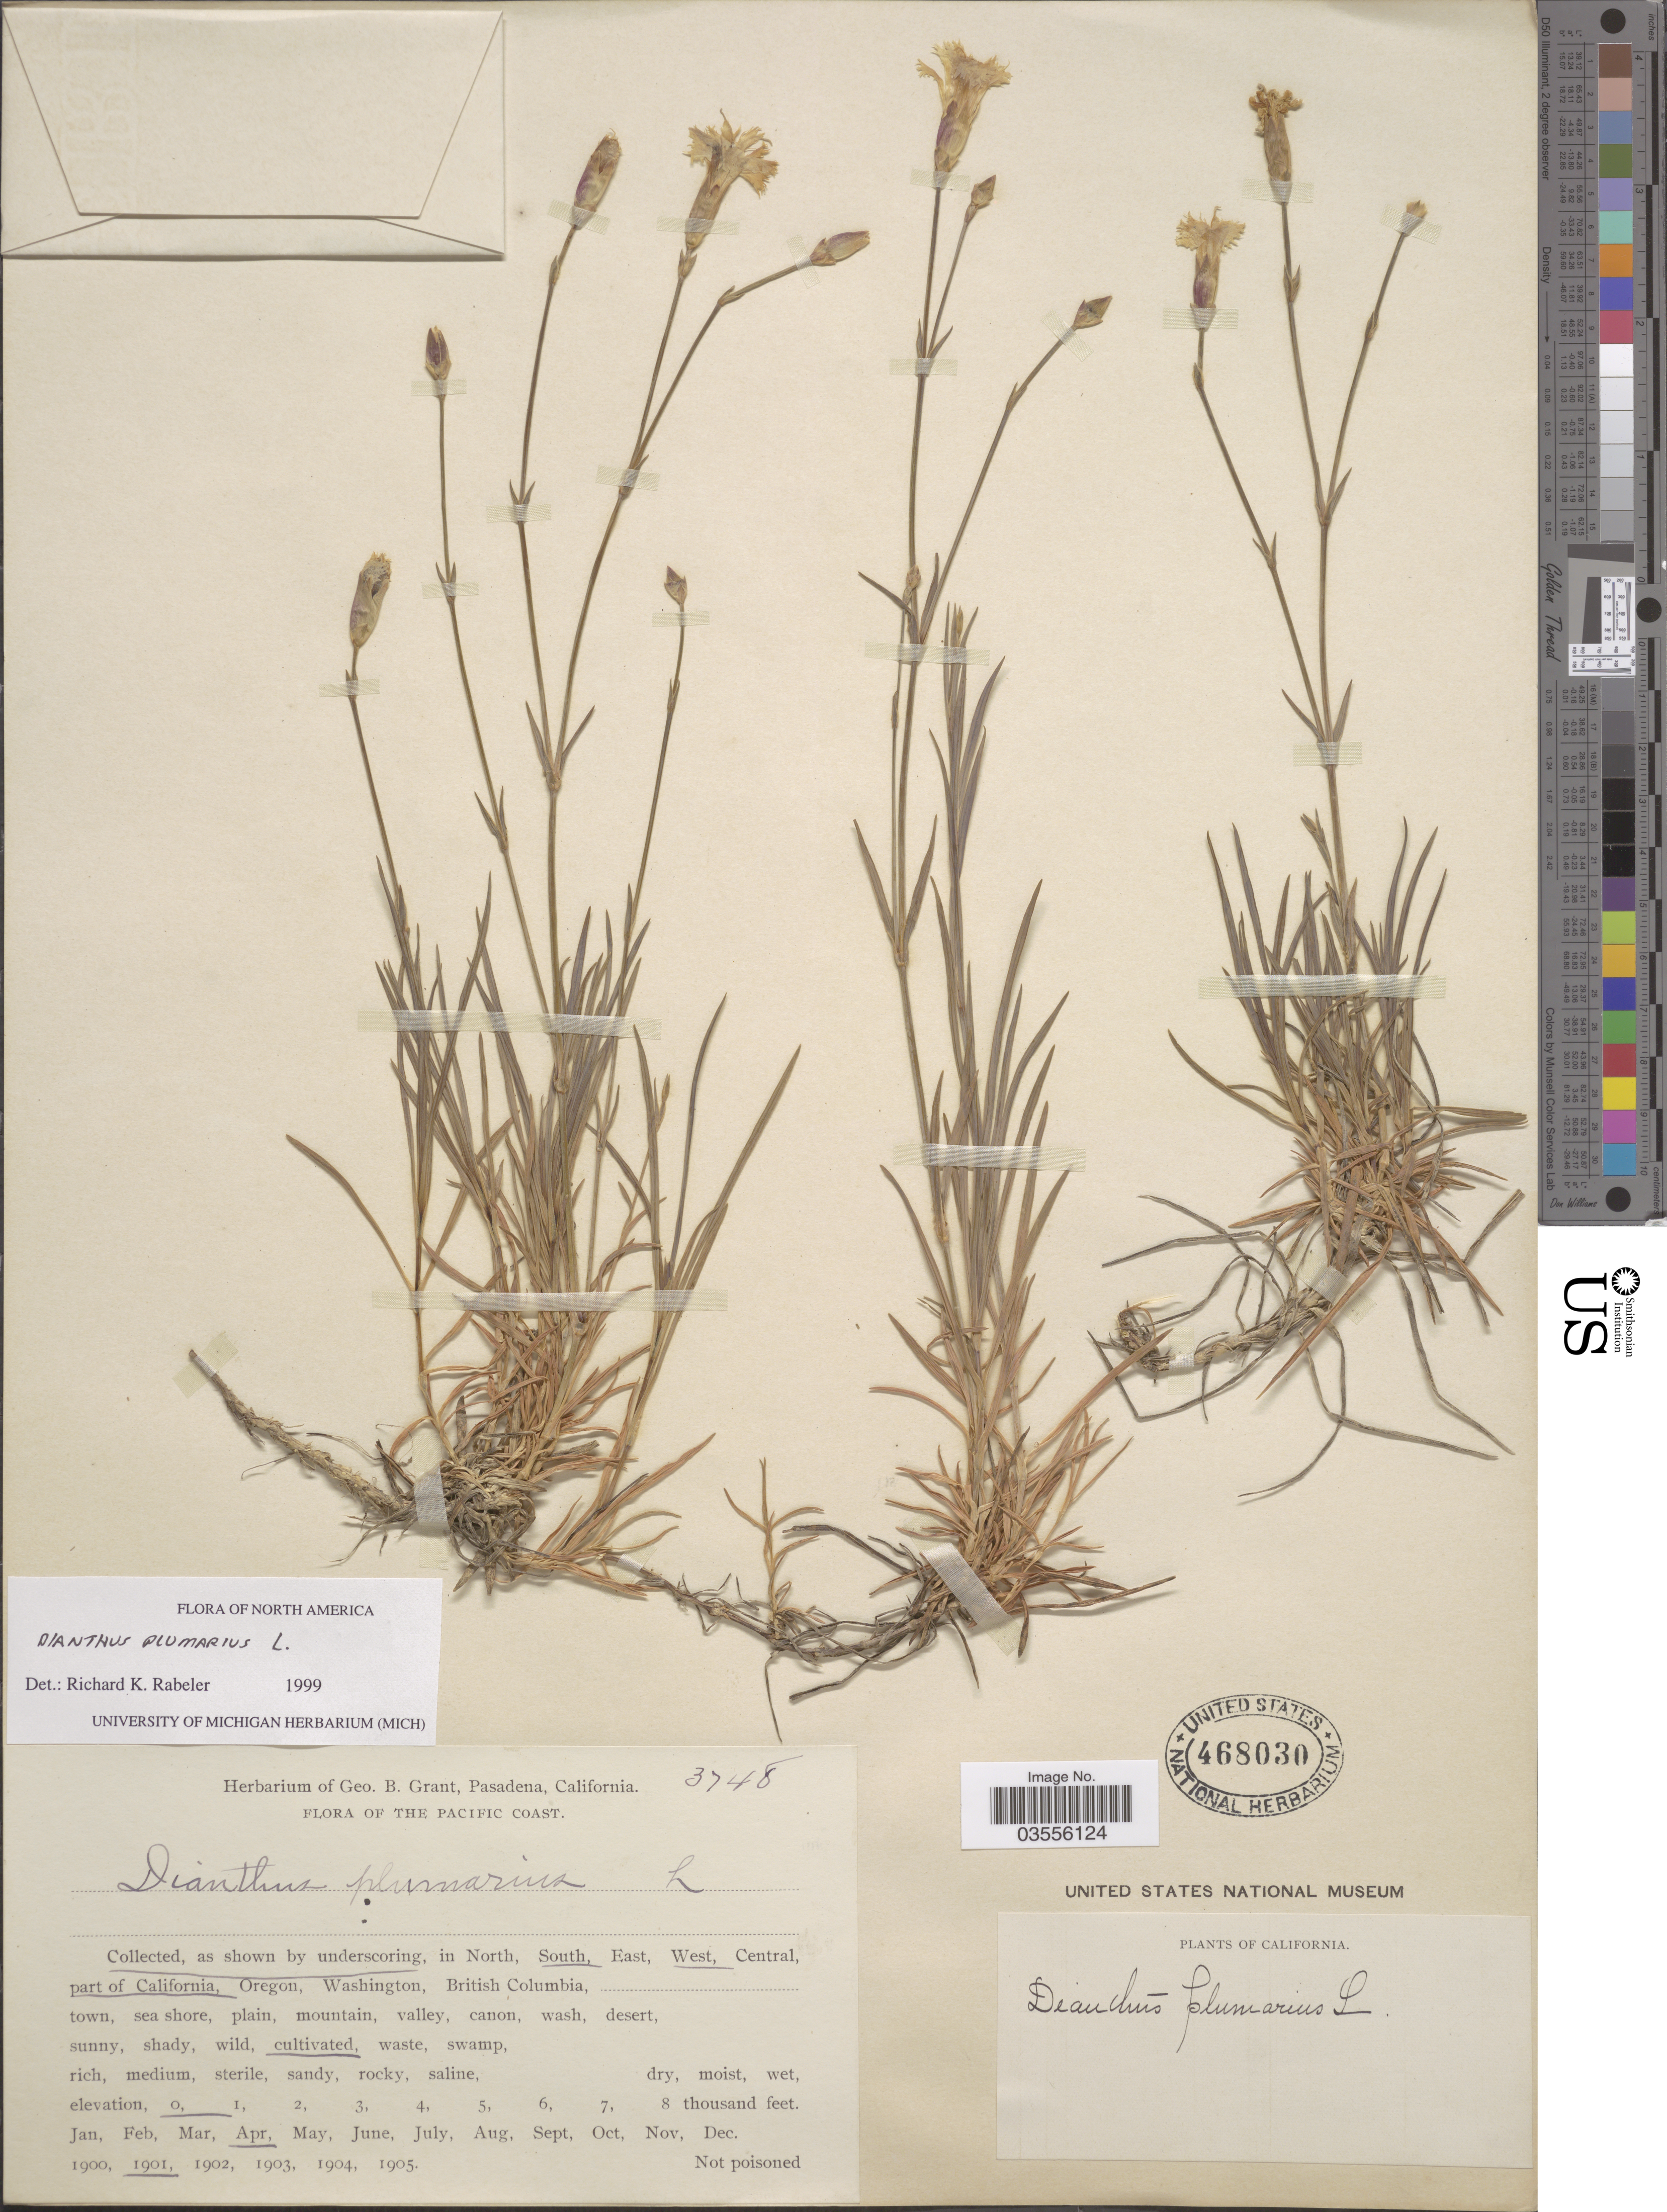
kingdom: Plantae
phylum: Tracheophyta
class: Magnoliopsida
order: Caryophyllales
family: Caryophyllaceae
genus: Dianthus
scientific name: Dianthus plumarius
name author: L.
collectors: G. Grant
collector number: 3748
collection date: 1901-04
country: United States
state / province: California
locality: Pacific Coast. South, West part of California.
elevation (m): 0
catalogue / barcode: US 468030